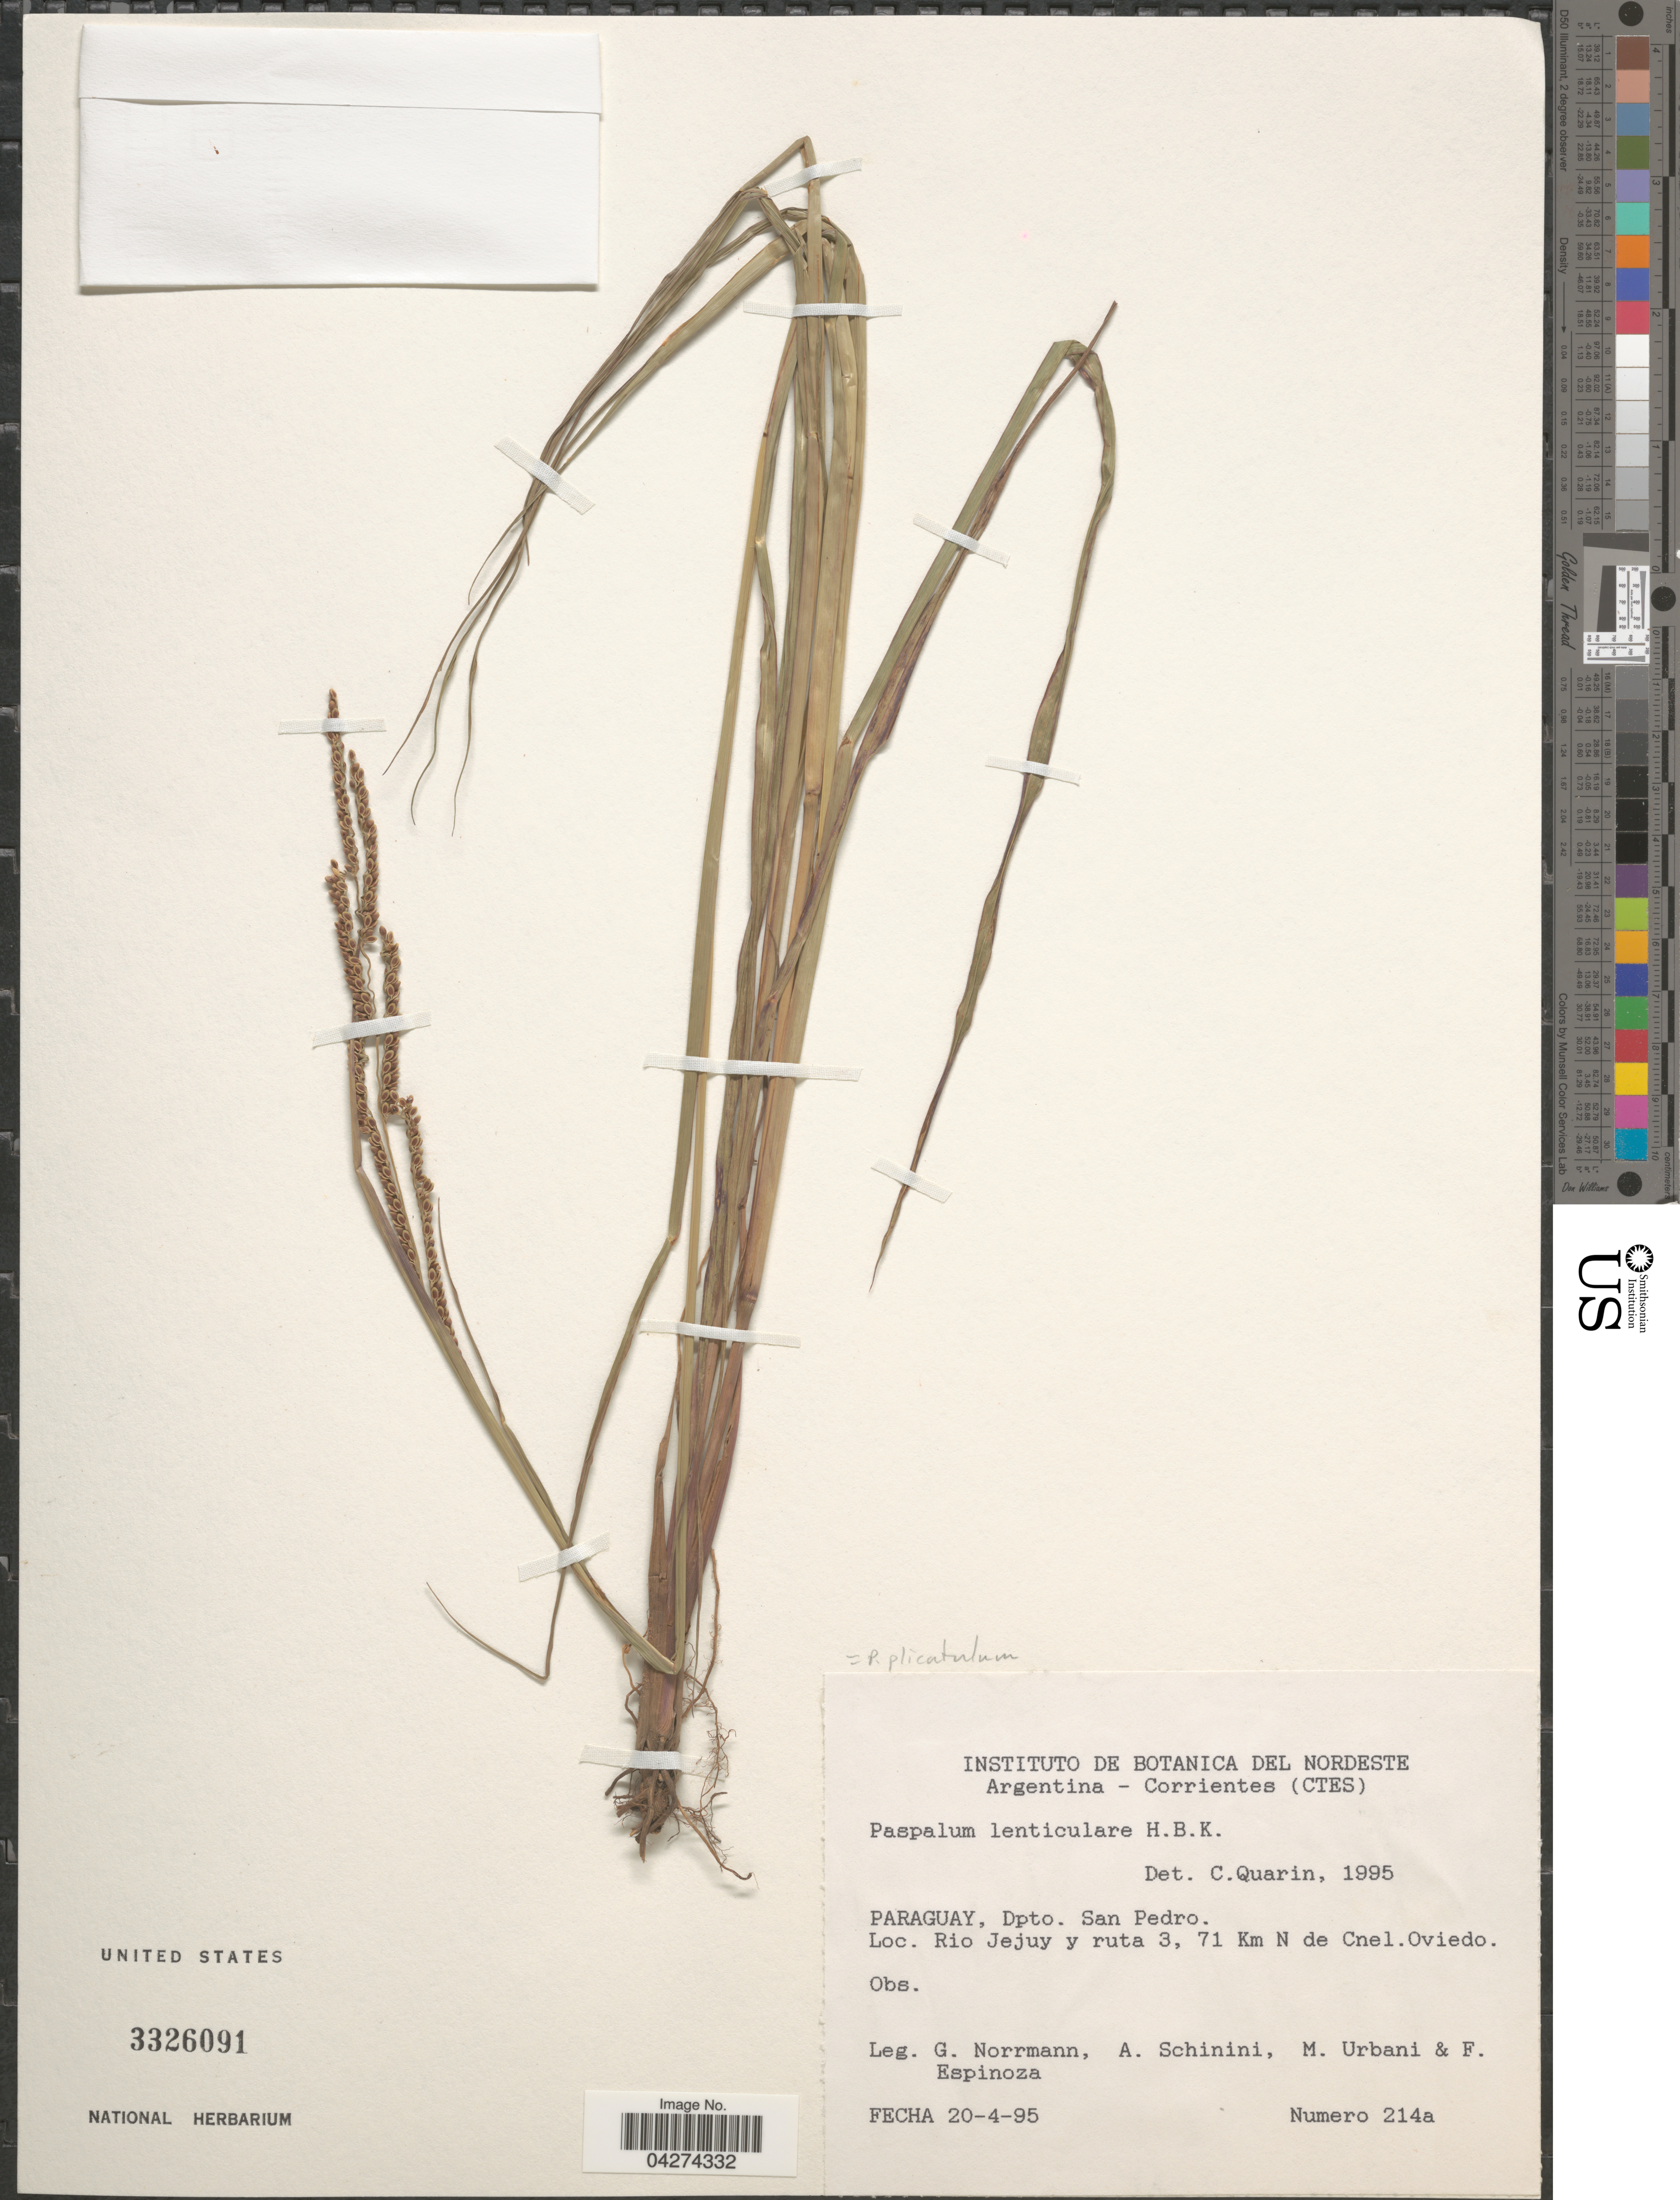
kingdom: Plantae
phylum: Tracheophyta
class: Liliopsida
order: Poales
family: Poaceae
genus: Paspalum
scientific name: Paspalum plicatulum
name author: Michx.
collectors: G. Norrmann, A. Schinini, M. Urbani & F. Espinoza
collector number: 214a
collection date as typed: Transcribed d/m/y: 20/4/95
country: Paraguay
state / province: San Pedro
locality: Dpto. San Pedro. Rio Jejuy y ruta 3, 71 Km N de Cnel.Oviedo.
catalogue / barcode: US 3326091